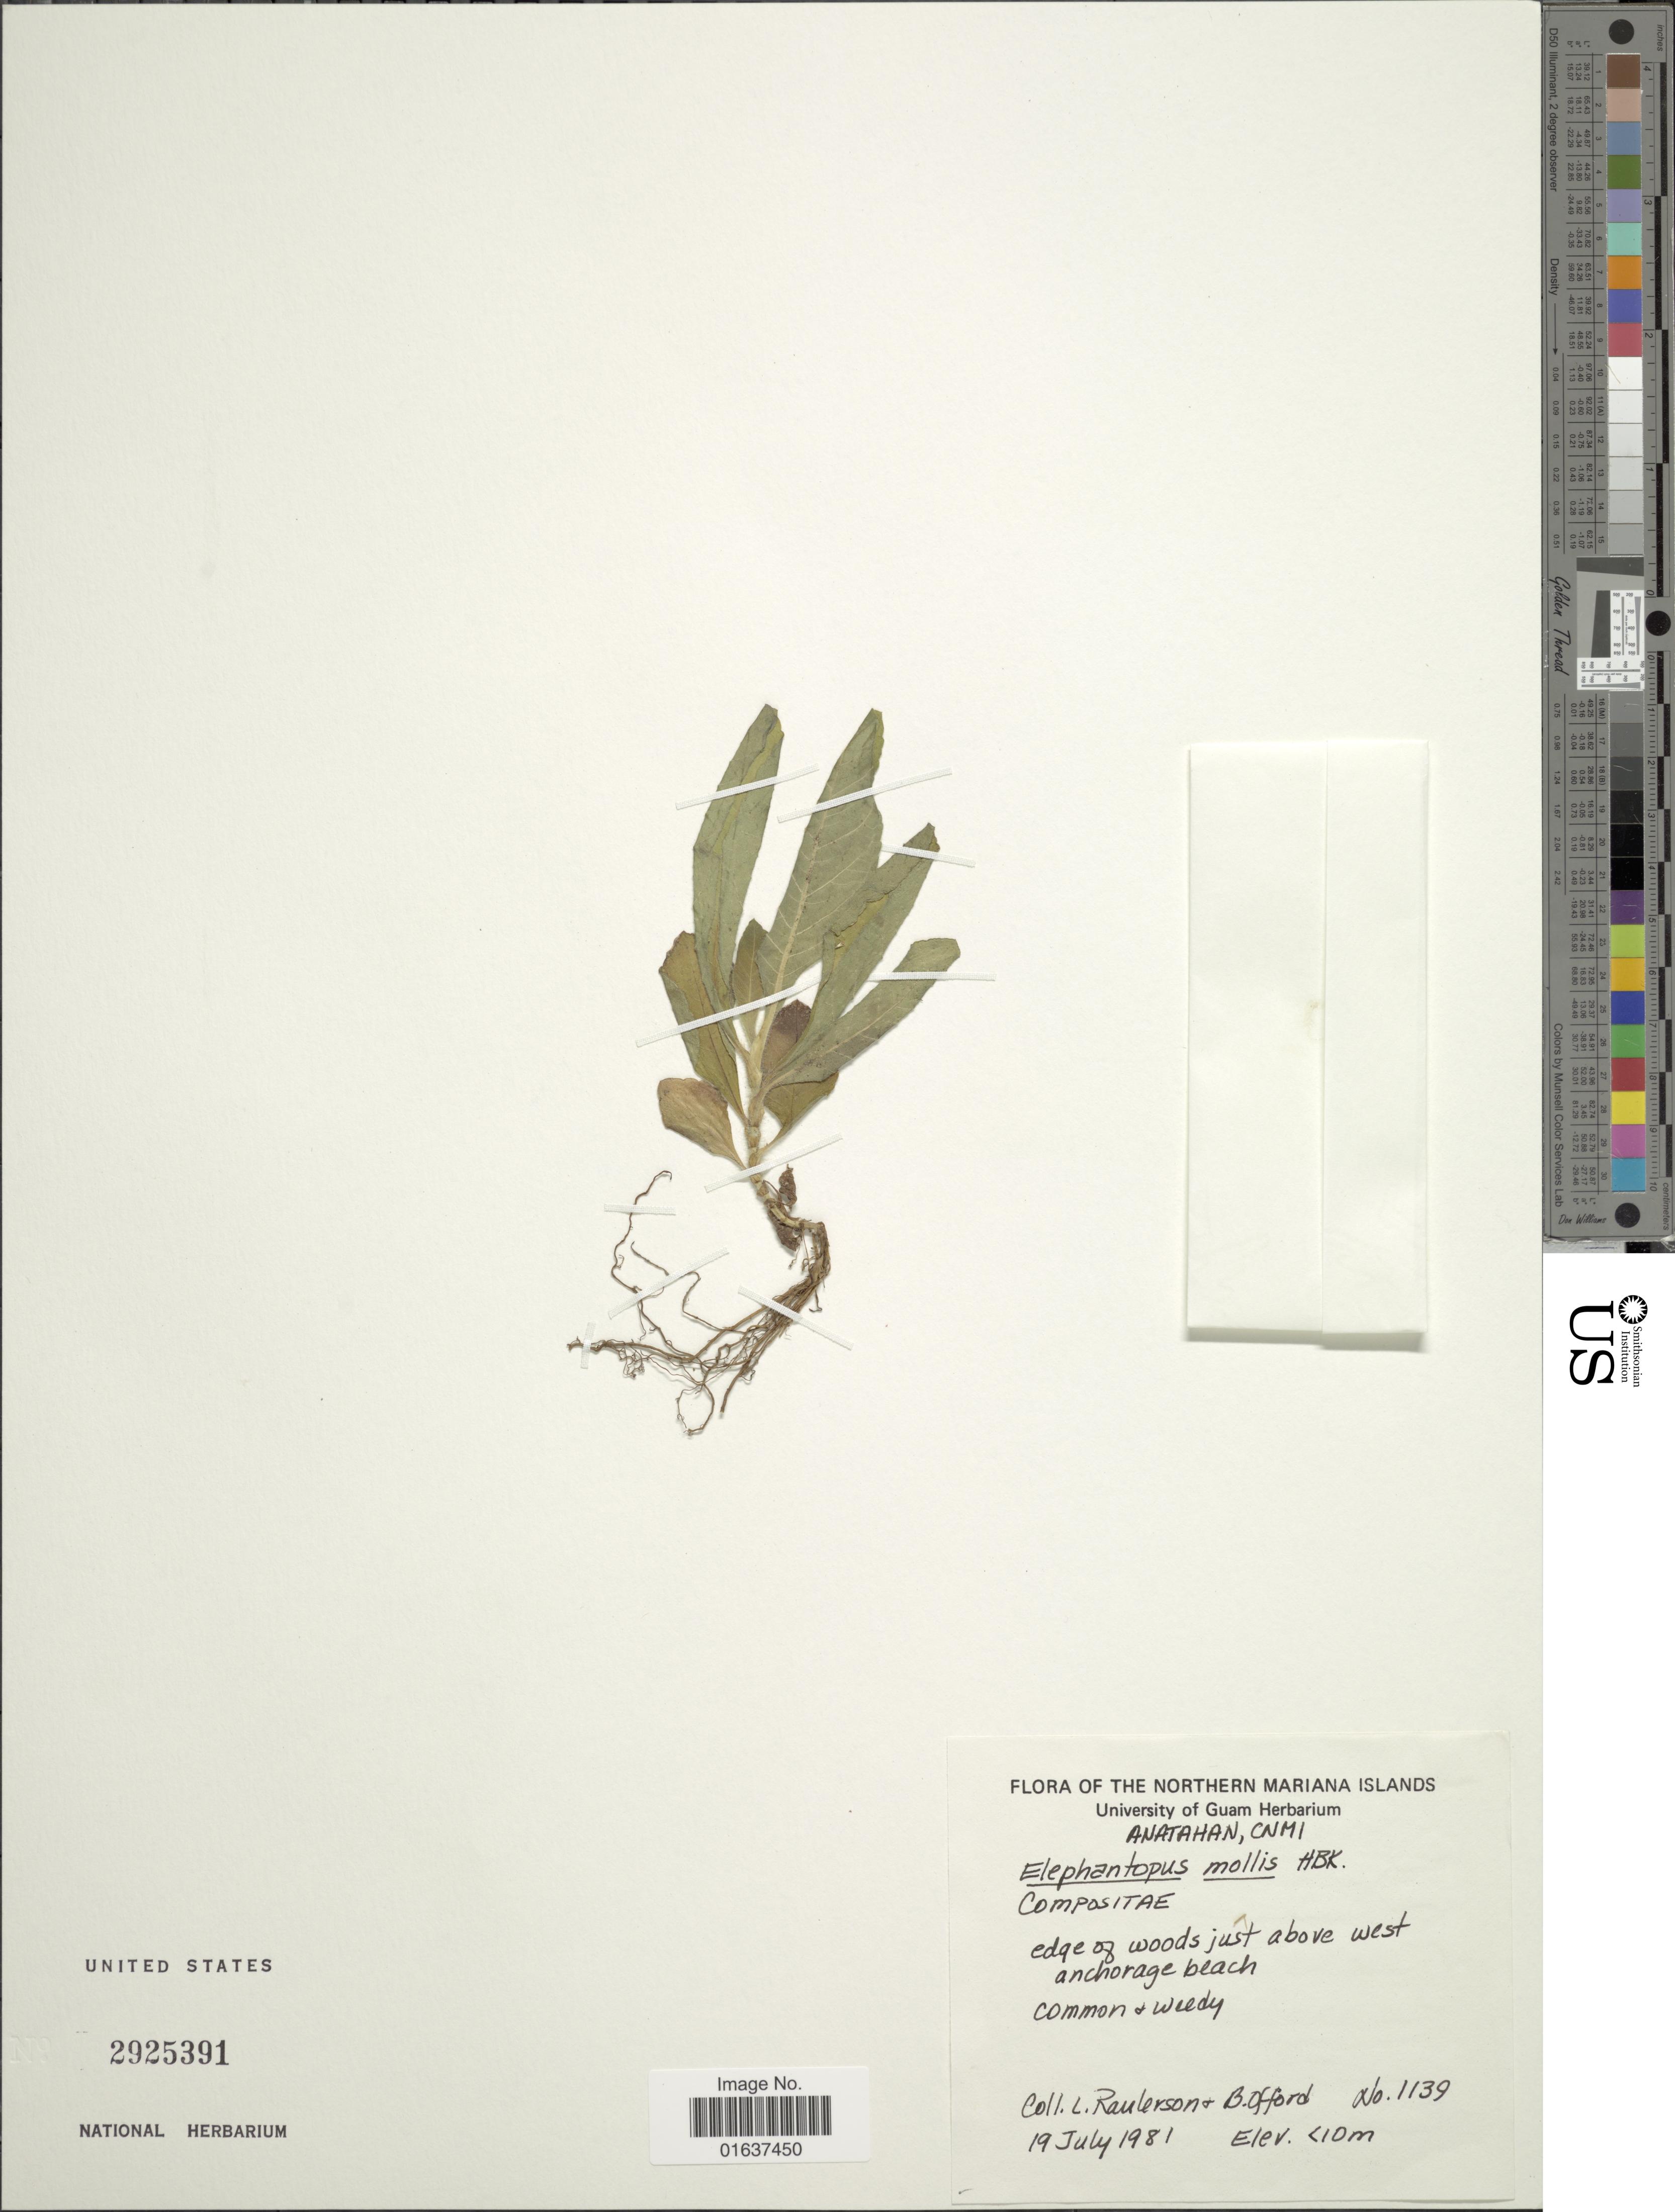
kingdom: Plantae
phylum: Tracheophyta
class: Magnoliopsida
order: Asterales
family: Asteraceae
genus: Elephantopus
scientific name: Elephantopus mollis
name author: Kunth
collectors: L. Raulerson & B. Offord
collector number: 1139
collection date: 1981-07-19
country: Northern Mariana Islands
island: Anatahan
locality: The Mariana Islands. Anatahan, CNMI. edge of woods just above west anchorage beach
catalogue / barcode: US 2925391